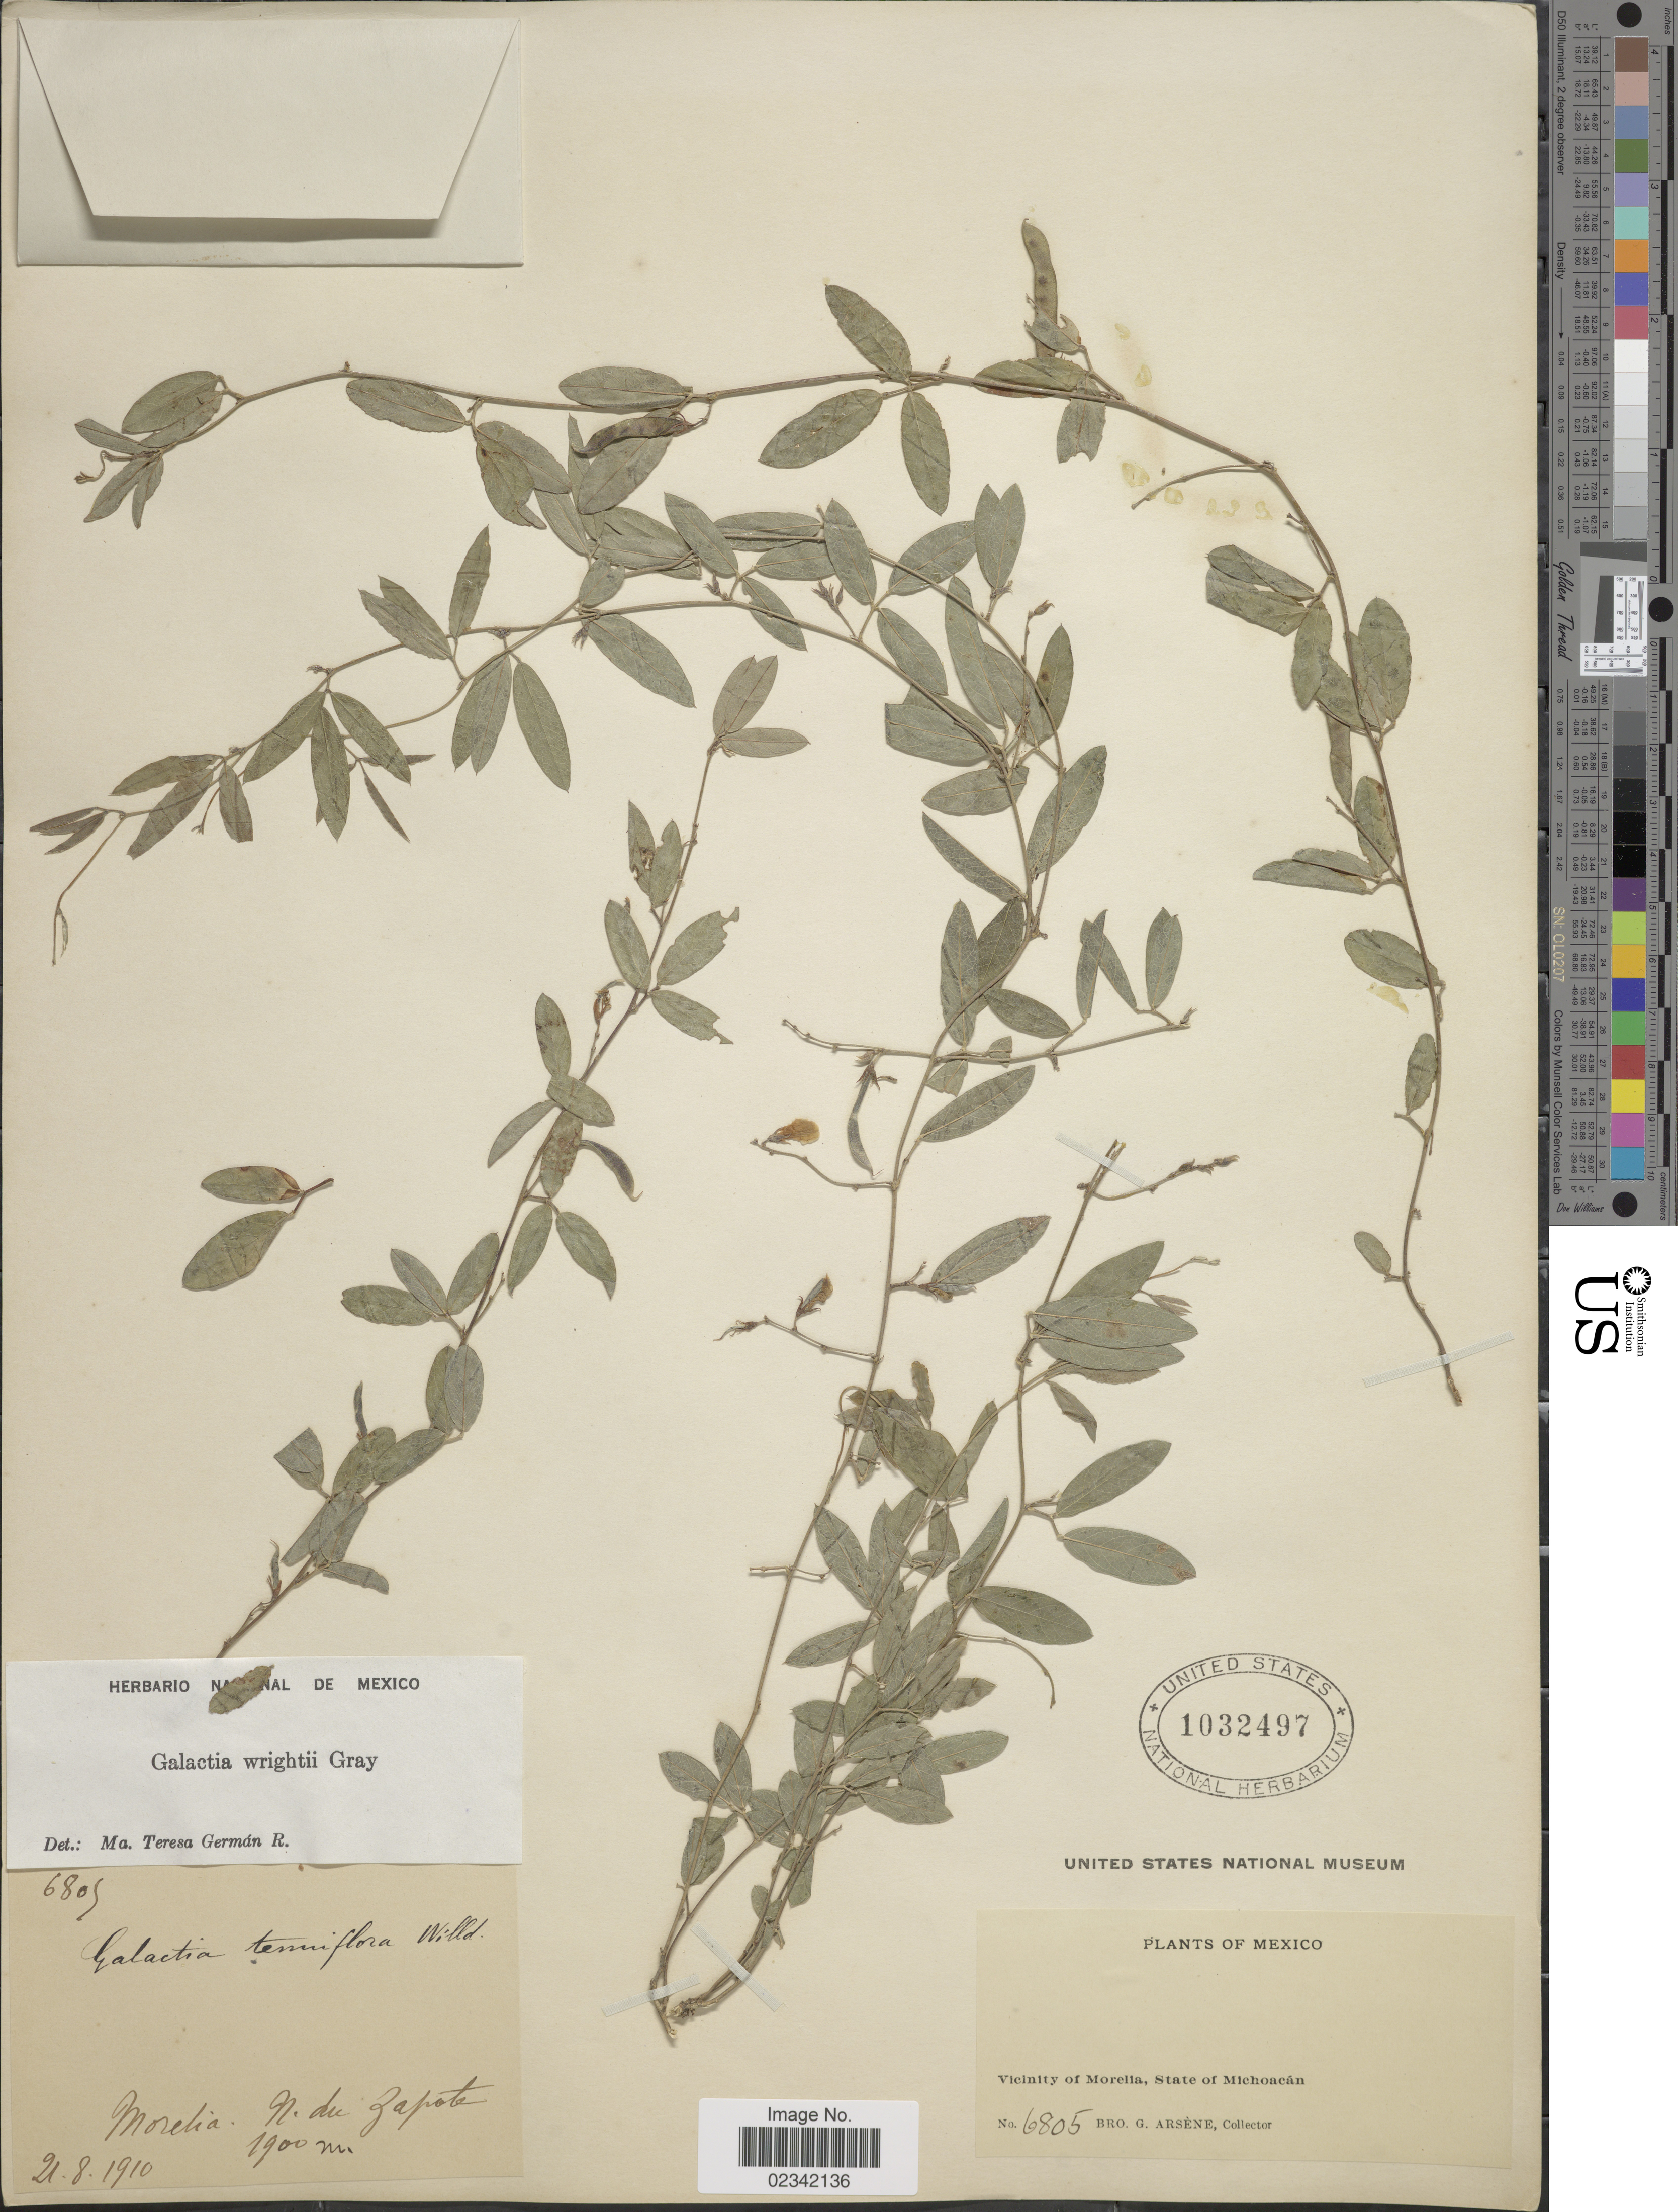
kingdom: Plantae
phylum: Tracheophyta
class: Magnoliopsida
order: Fabales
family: Fabaceae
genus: Galactia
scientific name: Galactia wrightii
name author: A. Gray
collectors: Bro. G. Arsène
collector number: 6809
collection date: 1910-08-21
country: Mexico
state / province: Michoacán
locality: Vicinity of Morelia, State of Michoacan, N. de Zapote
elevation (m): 1900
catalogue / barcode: US 1032497